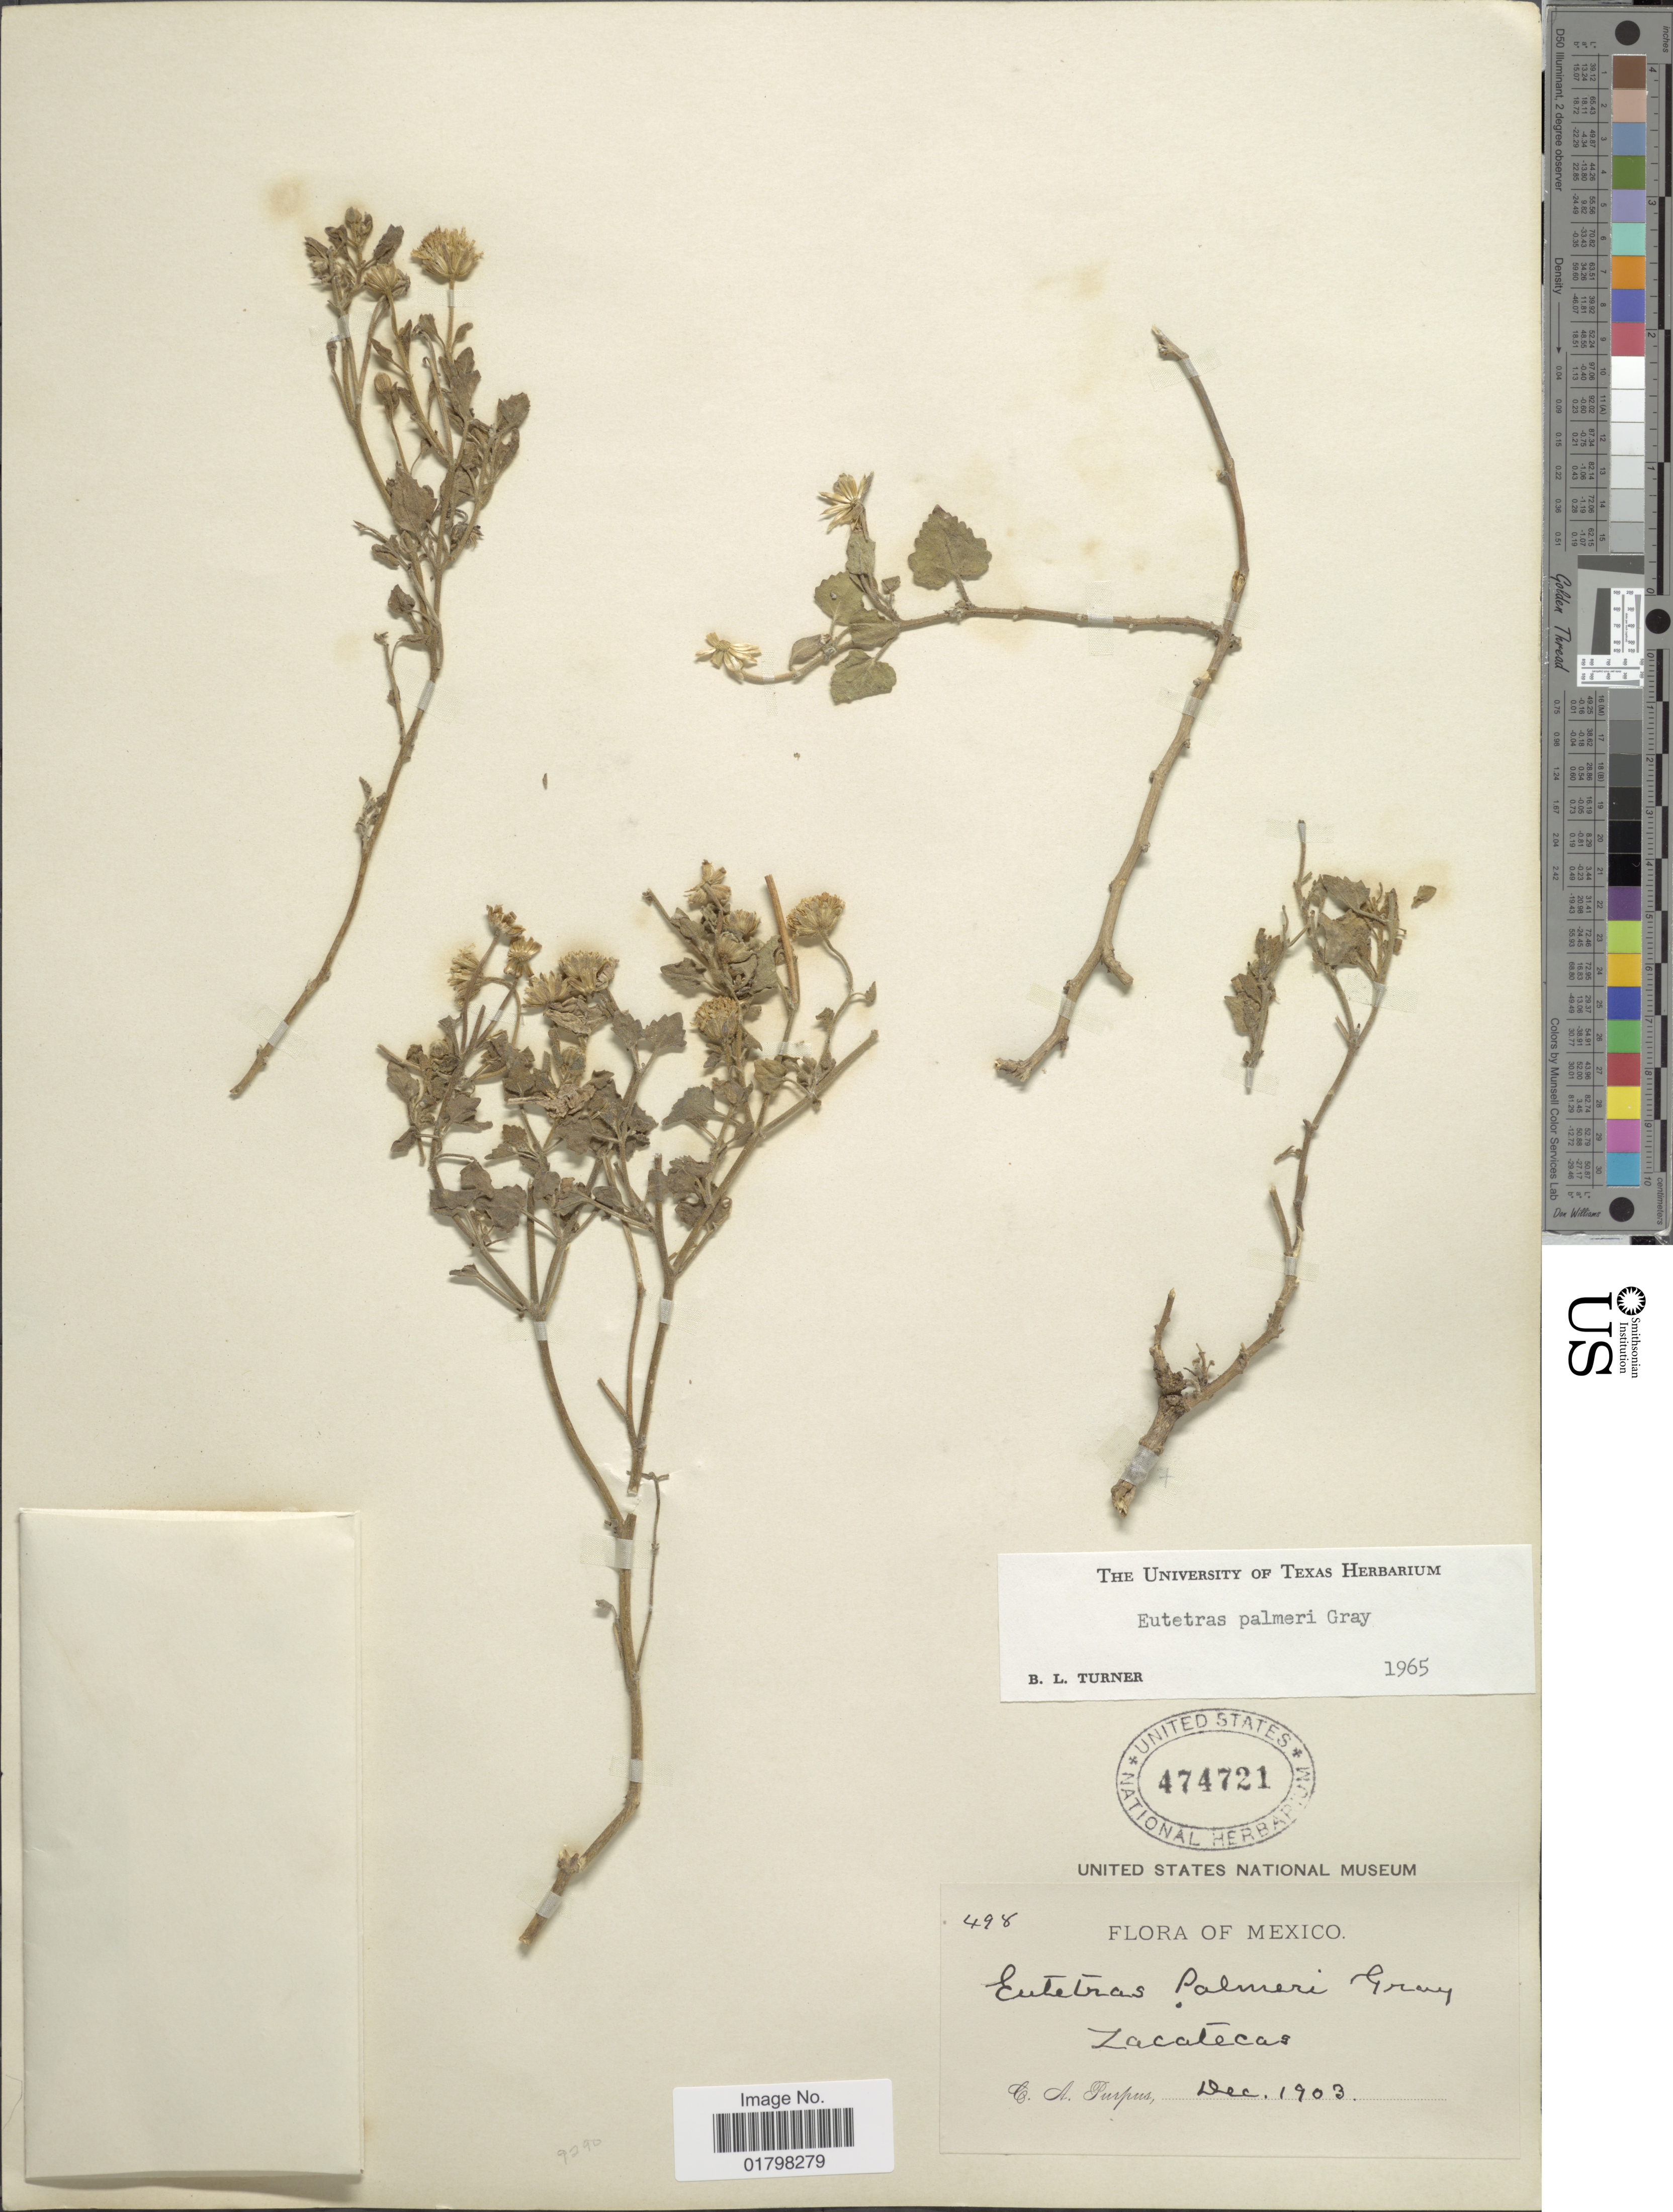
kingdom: Plantae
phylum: Tracheophyta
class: Magnoliopsida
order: Asterales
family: Asteraceae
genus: Eutetras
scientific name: Eutetras palmeri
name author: A. Gray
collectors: C. A. Purpus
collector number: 498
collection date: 1903-12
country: Mexico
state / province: Zacatecas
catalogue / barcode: US 474721